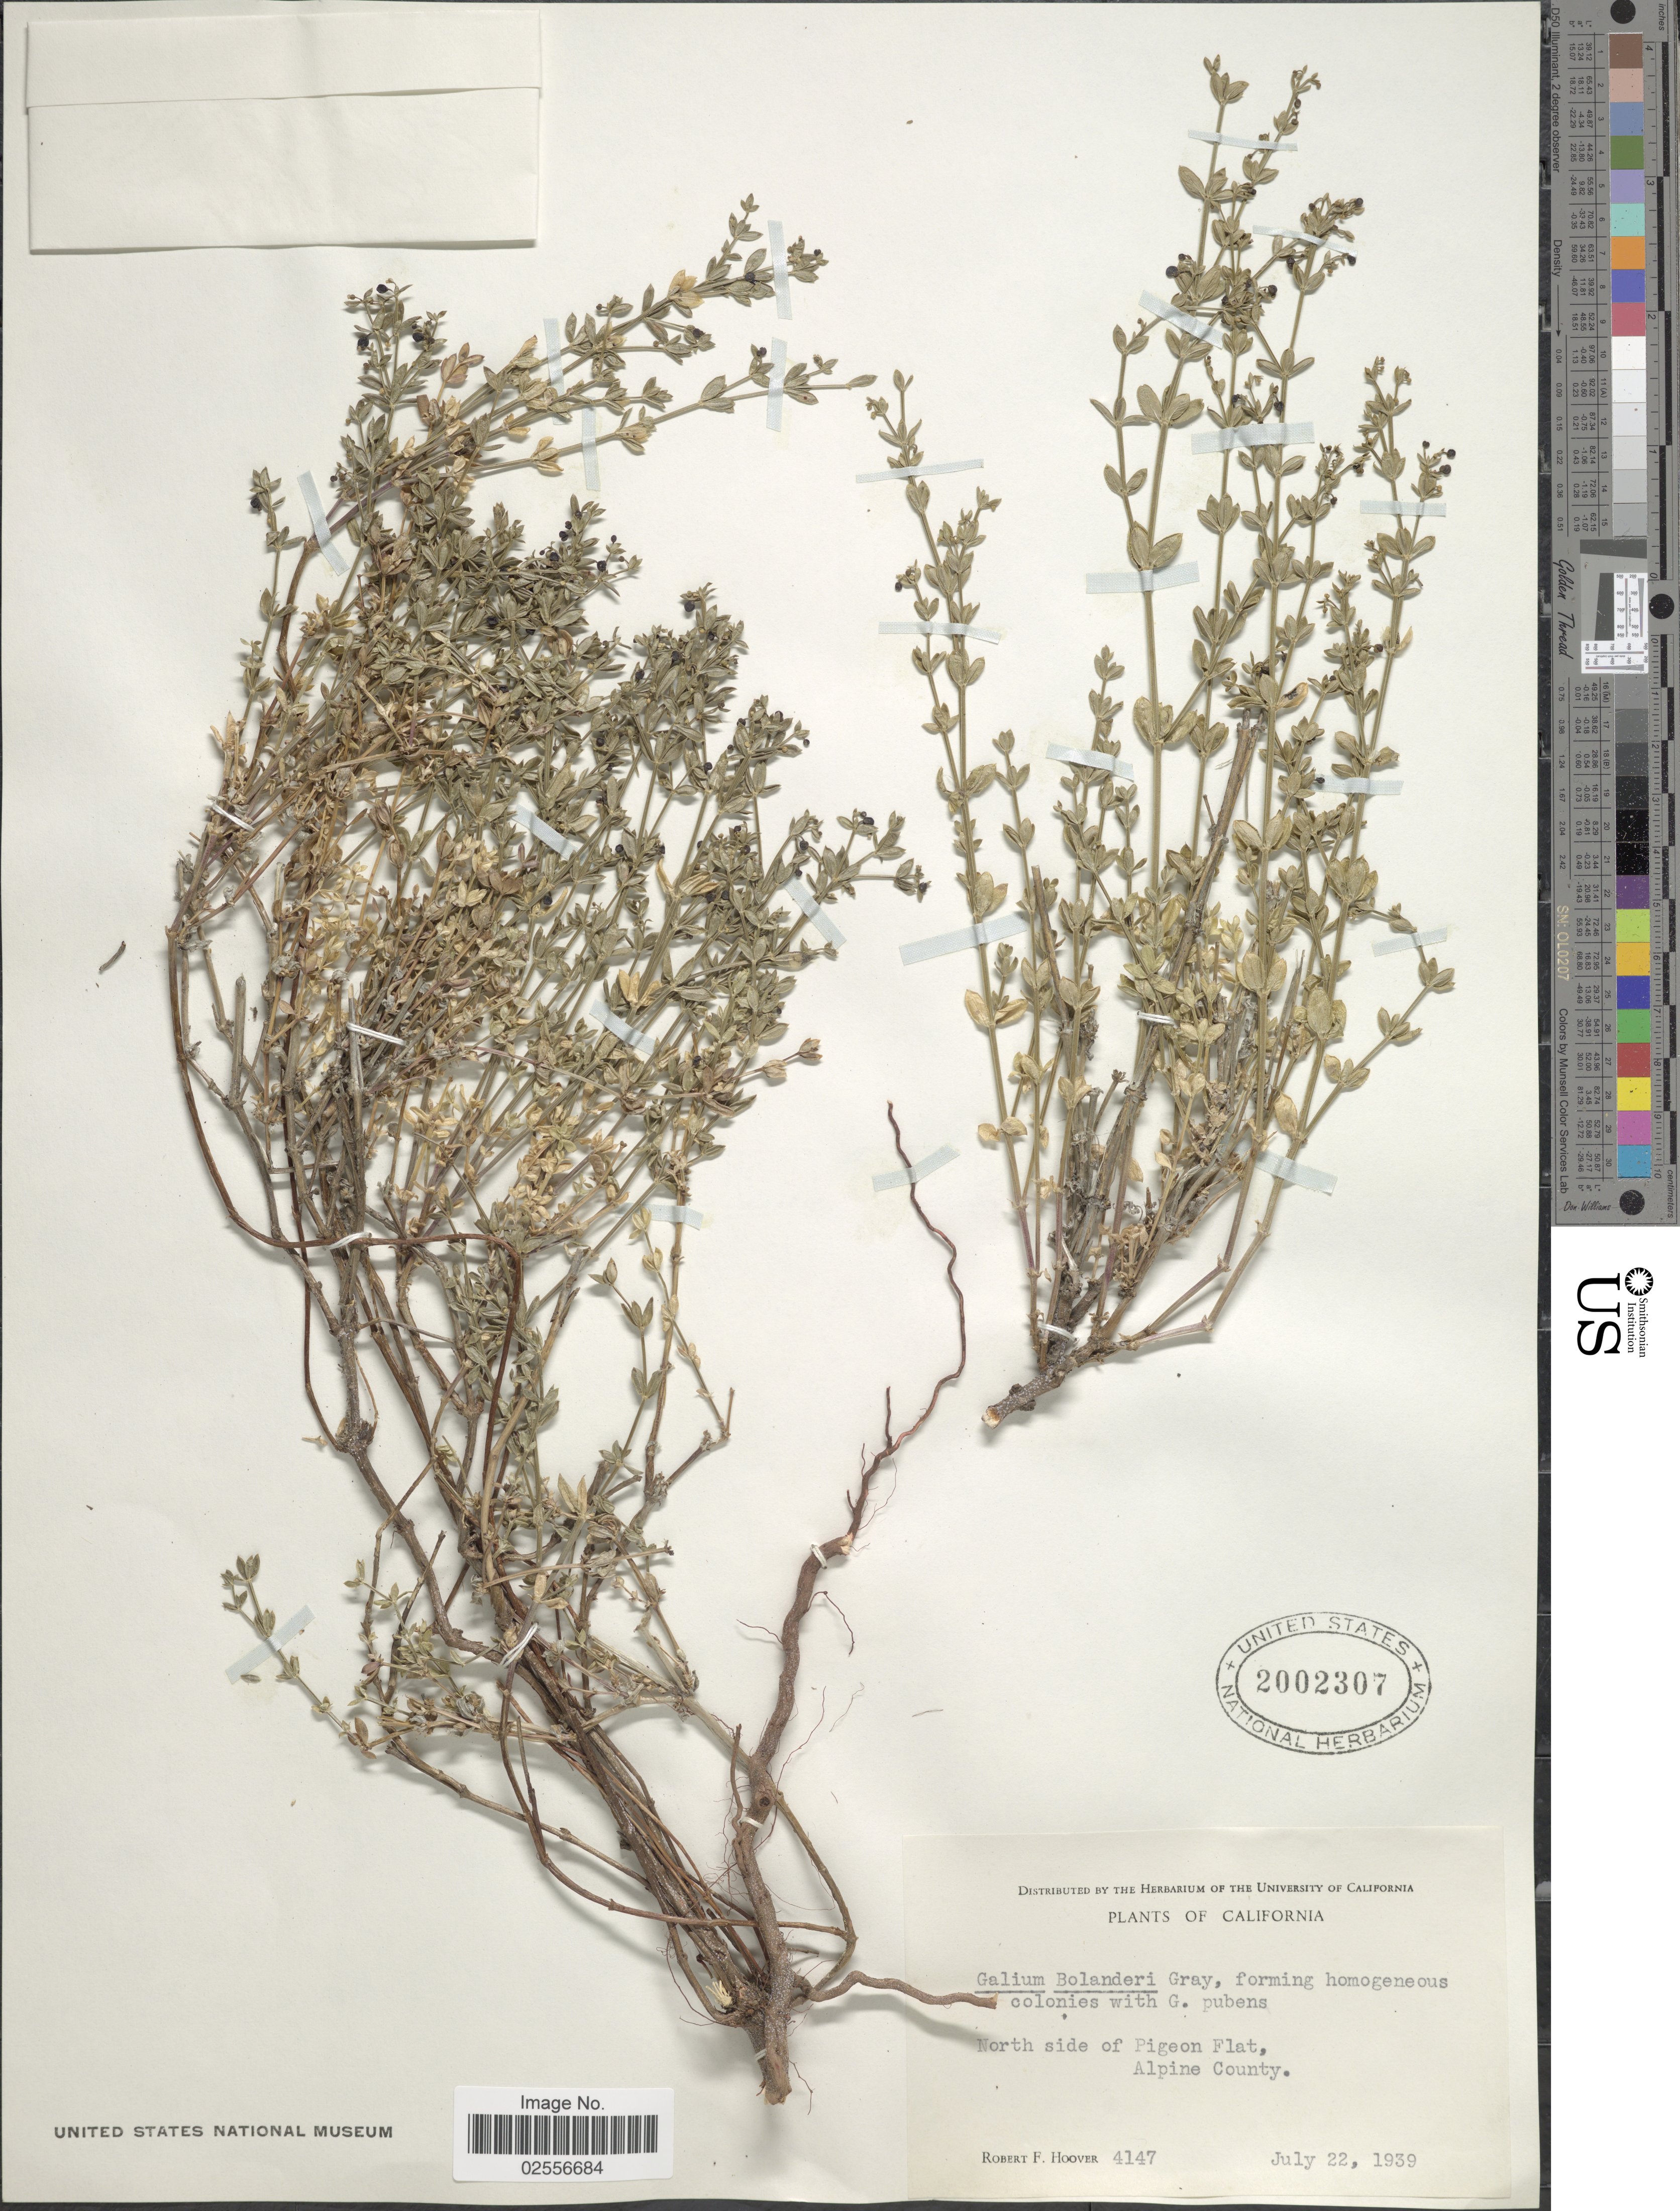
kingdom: Plantae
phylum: Tracheophyta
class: Magnoliopsida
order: Gentianales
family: Rubiaceae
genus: Galium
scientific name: Galium bolanderi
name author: A. Gray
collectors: R. F. Hoover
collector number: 4147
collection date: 1939-07-22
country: United States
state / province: California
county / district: Alpine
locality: North side of Pigeon Flat, Alpine County.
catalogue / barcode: US 2002307